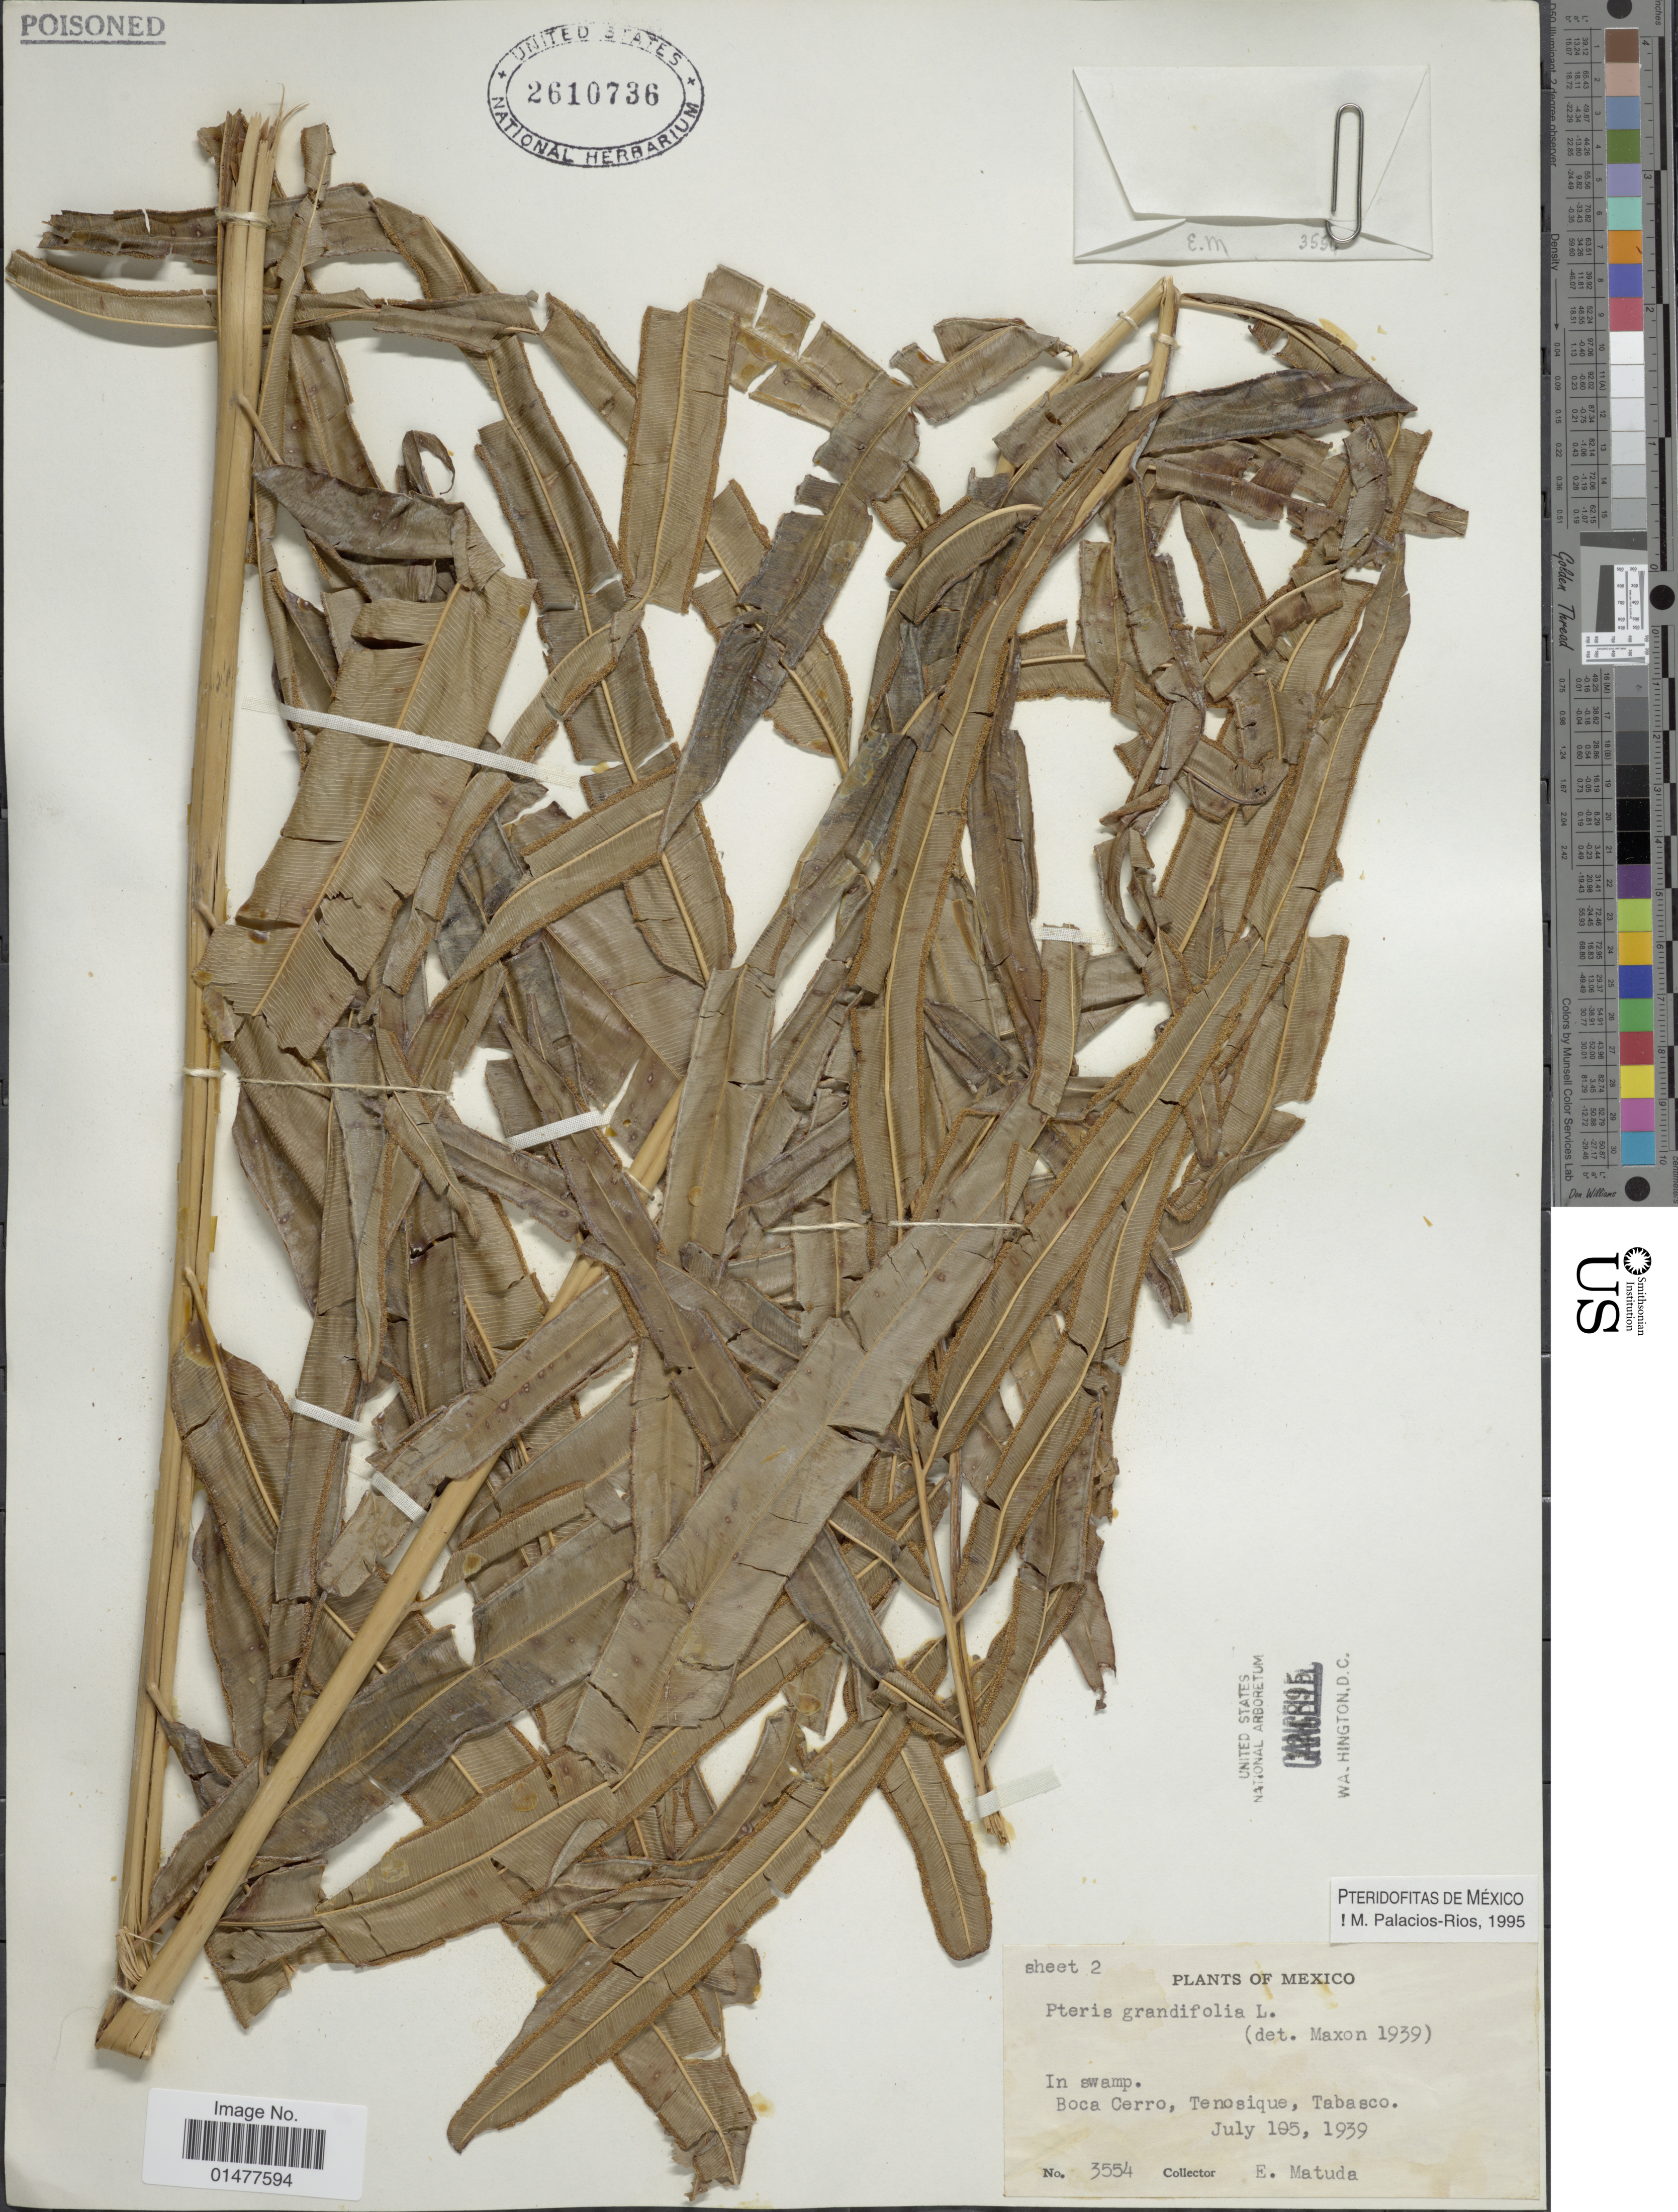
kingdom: Plantae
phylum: Tracheophyta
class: Polypodiopsida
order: Polypodiales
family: Pteridaceae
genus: Pteris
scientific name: Pteris grandifolia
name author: L.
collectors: E. Matuda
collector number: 3554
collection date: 1939-07-15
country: Mexico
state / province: Tabasco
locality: Boca Cerro, Tenosique.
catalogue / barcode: US 2610736